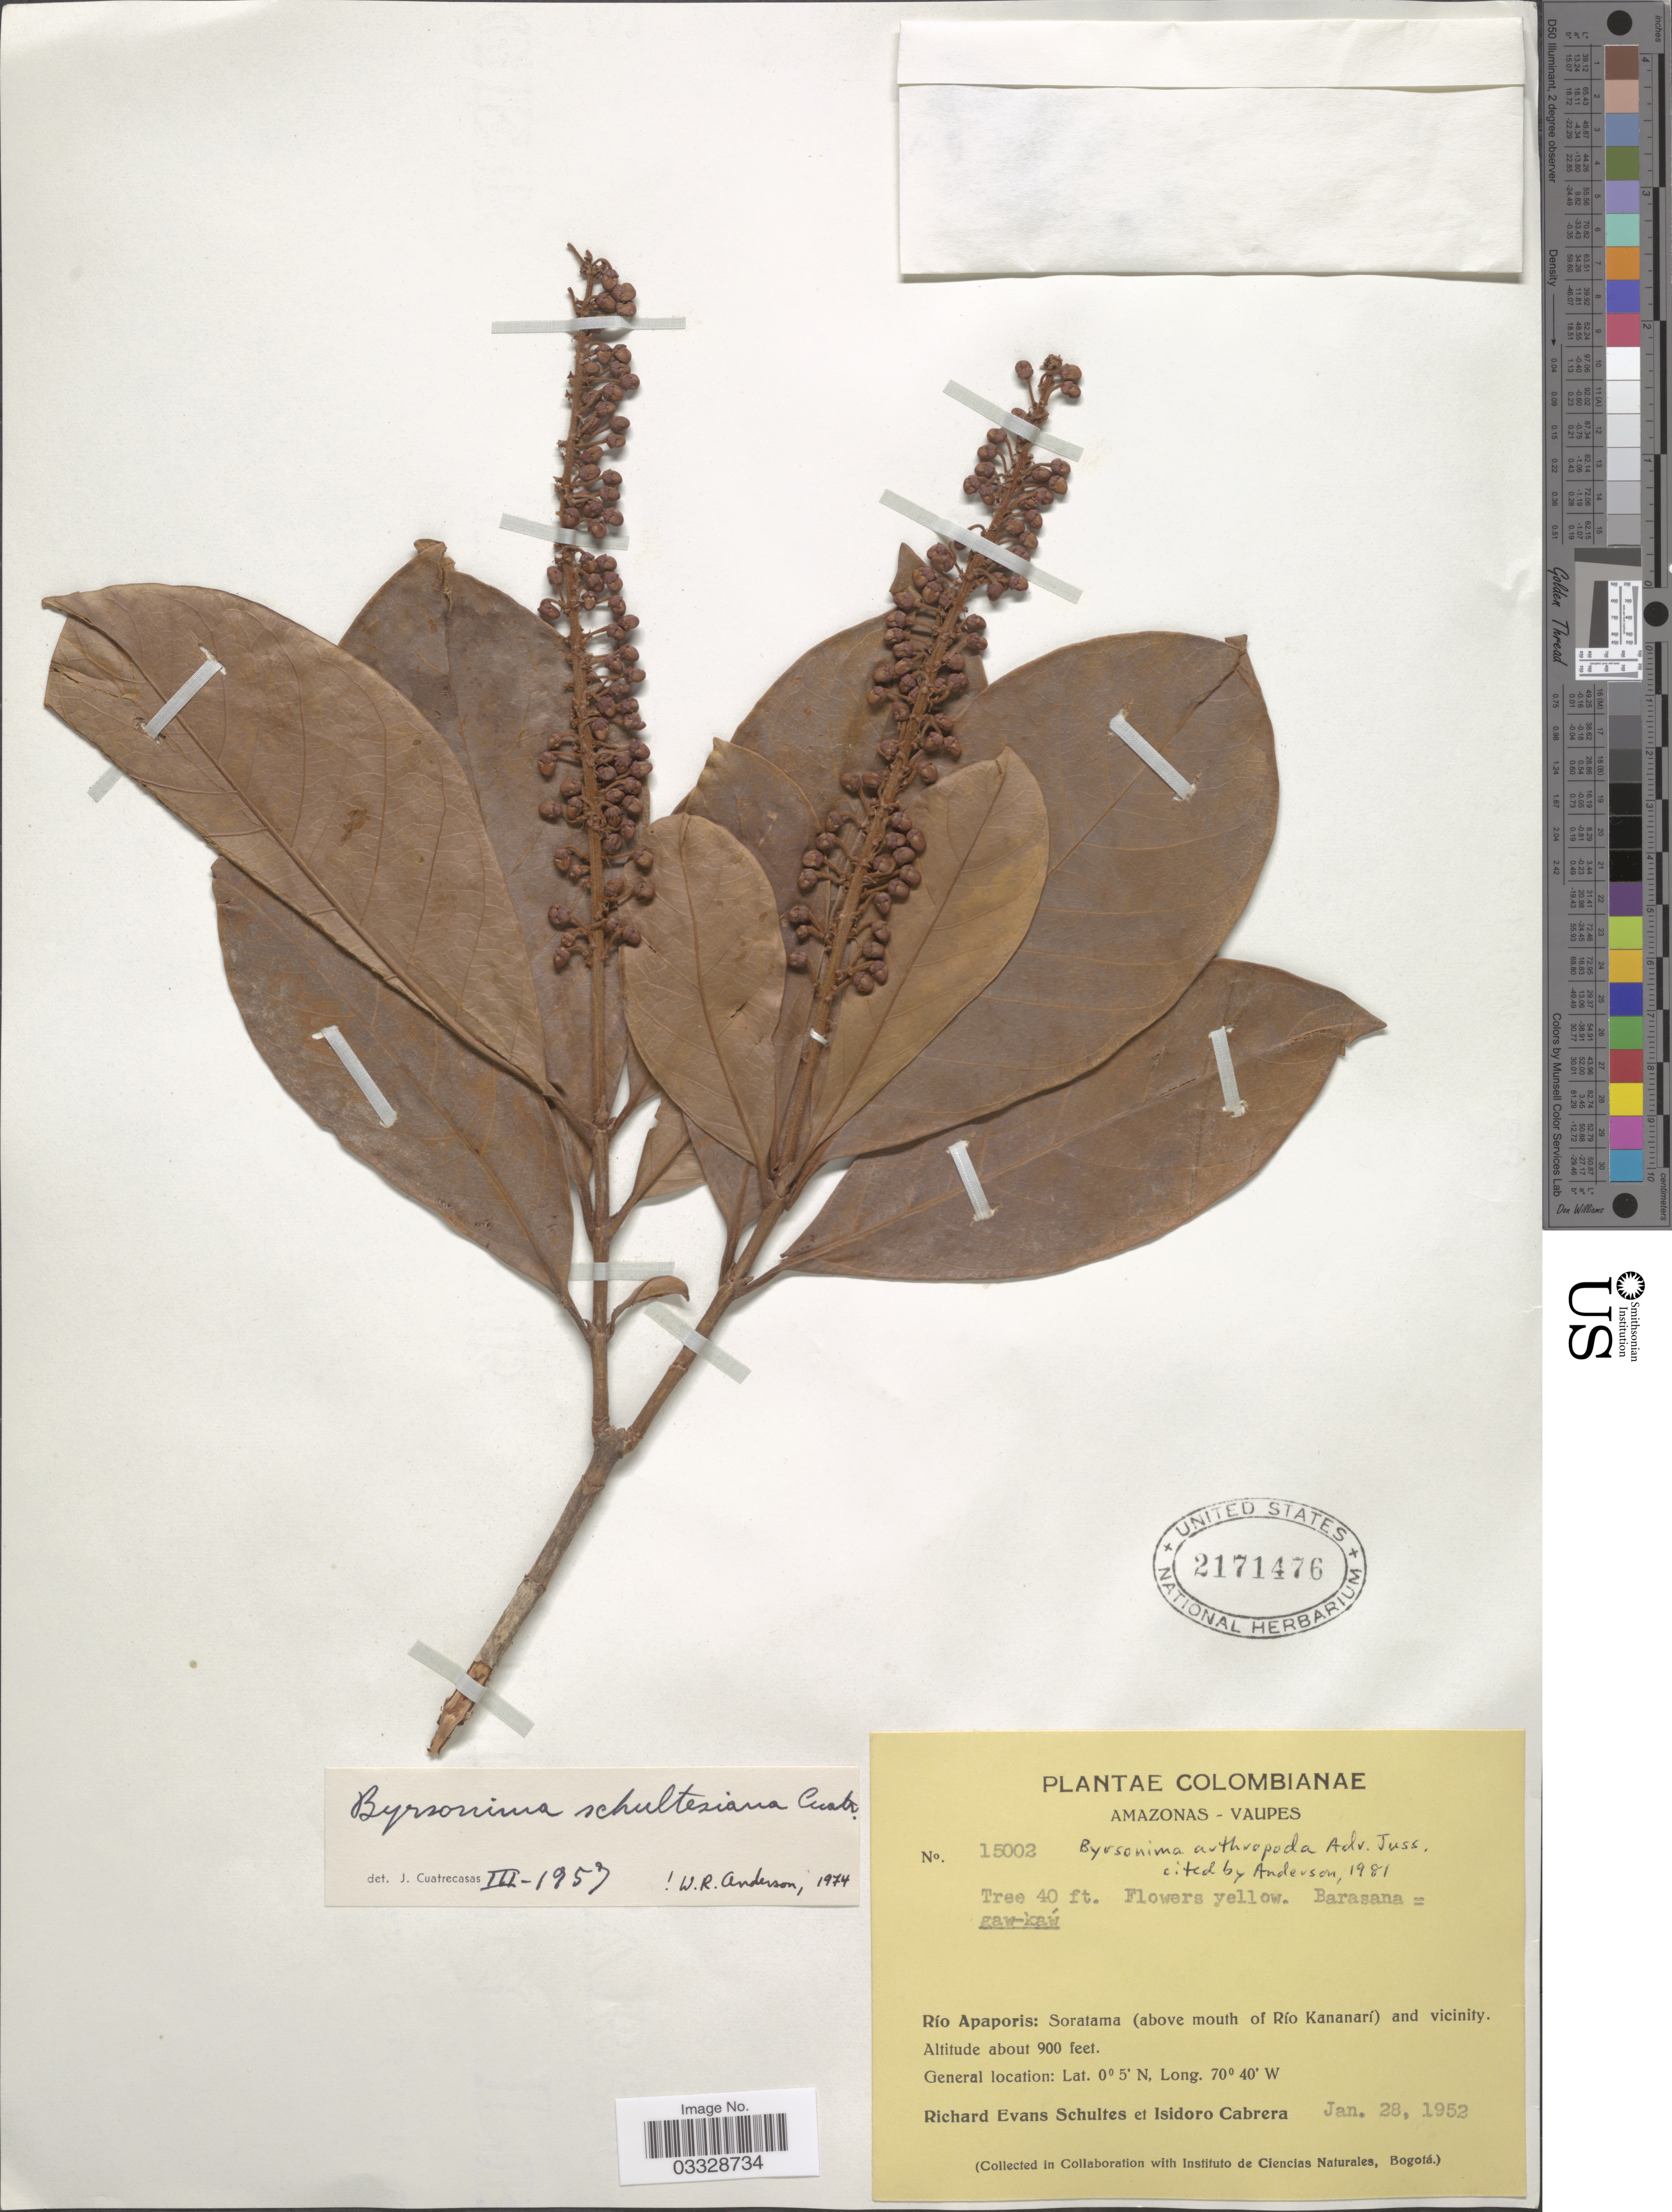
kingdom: Plantae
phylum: Tracheophyta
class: Magnoliopsida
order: Malpighiales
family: Malpighiaceae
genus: Byrsonima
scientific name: Byrsonima arthropoda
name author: A. Juss.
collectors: R. E. Schultes & I. Cabrera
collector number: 15002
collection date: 1952-01-28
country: Colombia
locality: Amazonas - Vaupes. Río Apaporis: Soratama (above mouth of Río Kananarí) and vicinity.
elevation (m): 274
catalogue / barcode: US 2171476